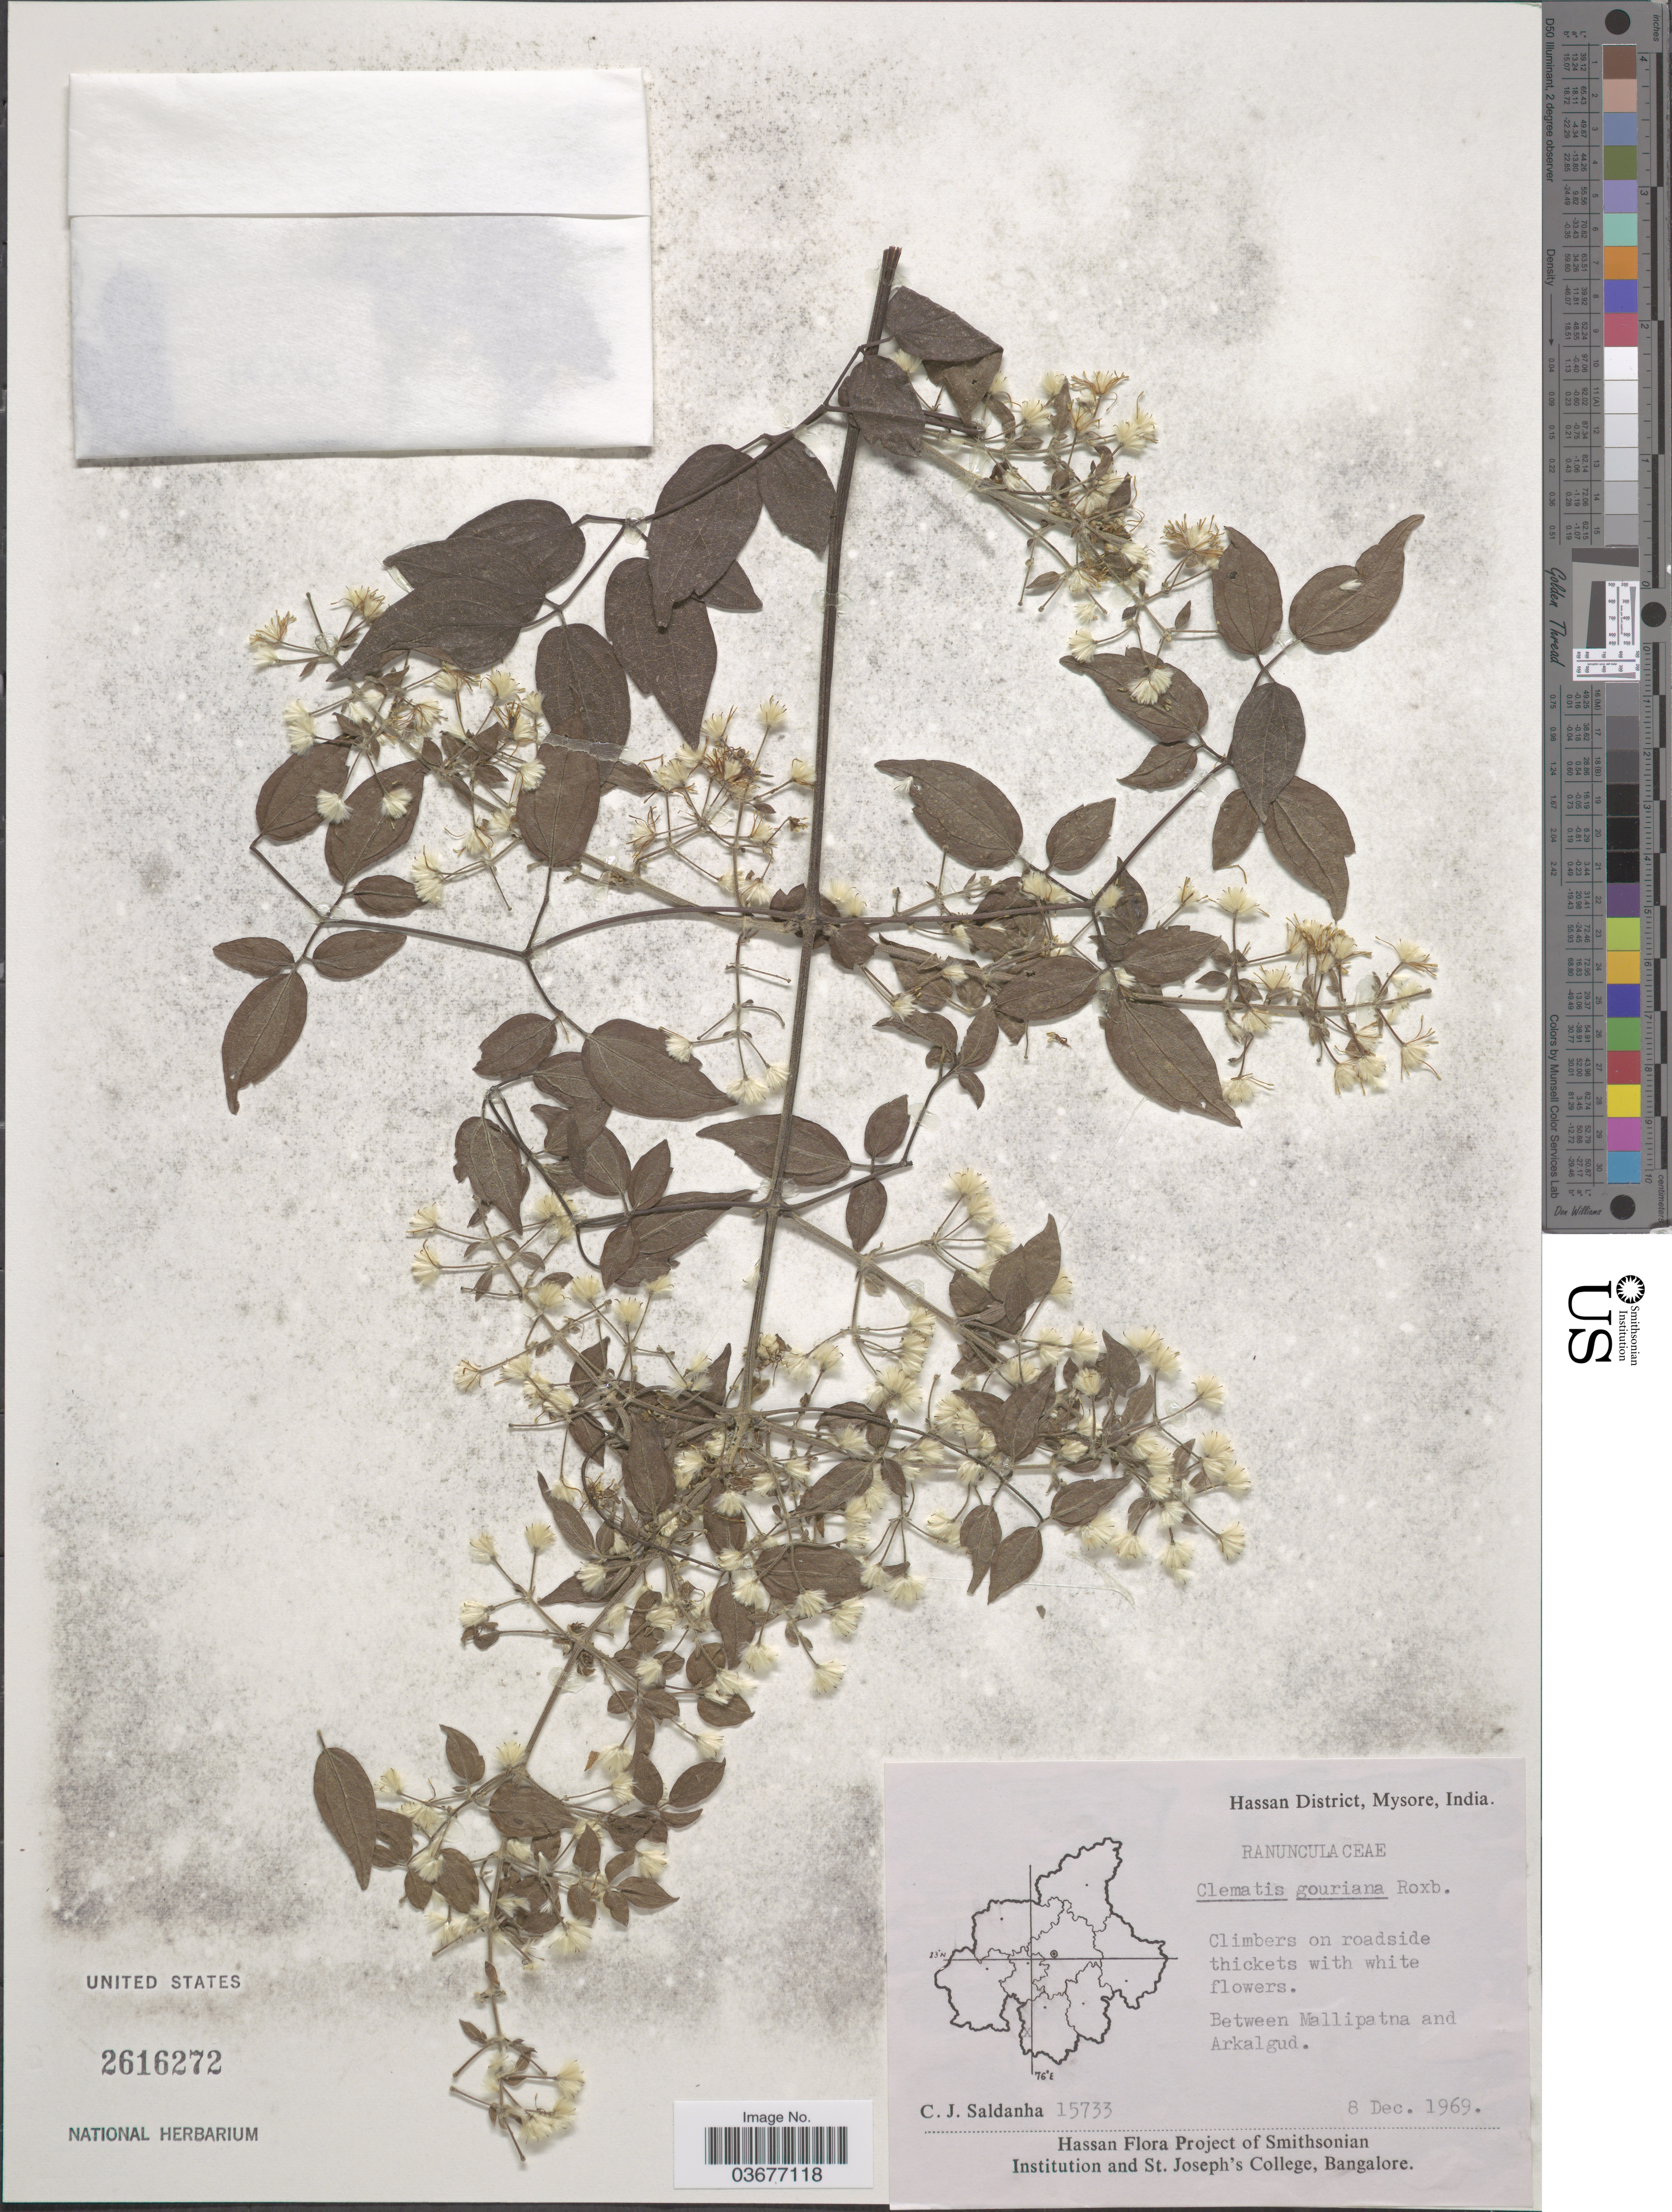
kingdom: Plantae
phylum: Tracheophyta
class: Magnoliopsida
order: Ranunculales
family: Ranunculaceae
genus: Clematis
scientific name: Clematis gouriana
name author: Roxb. ex DC.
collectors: C. J. Saldanha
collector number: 15733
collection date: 1969-12-08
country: India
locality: Hassan District, Mysore. Between Mallipatna and Arkalgud.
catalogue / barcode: US 2616272